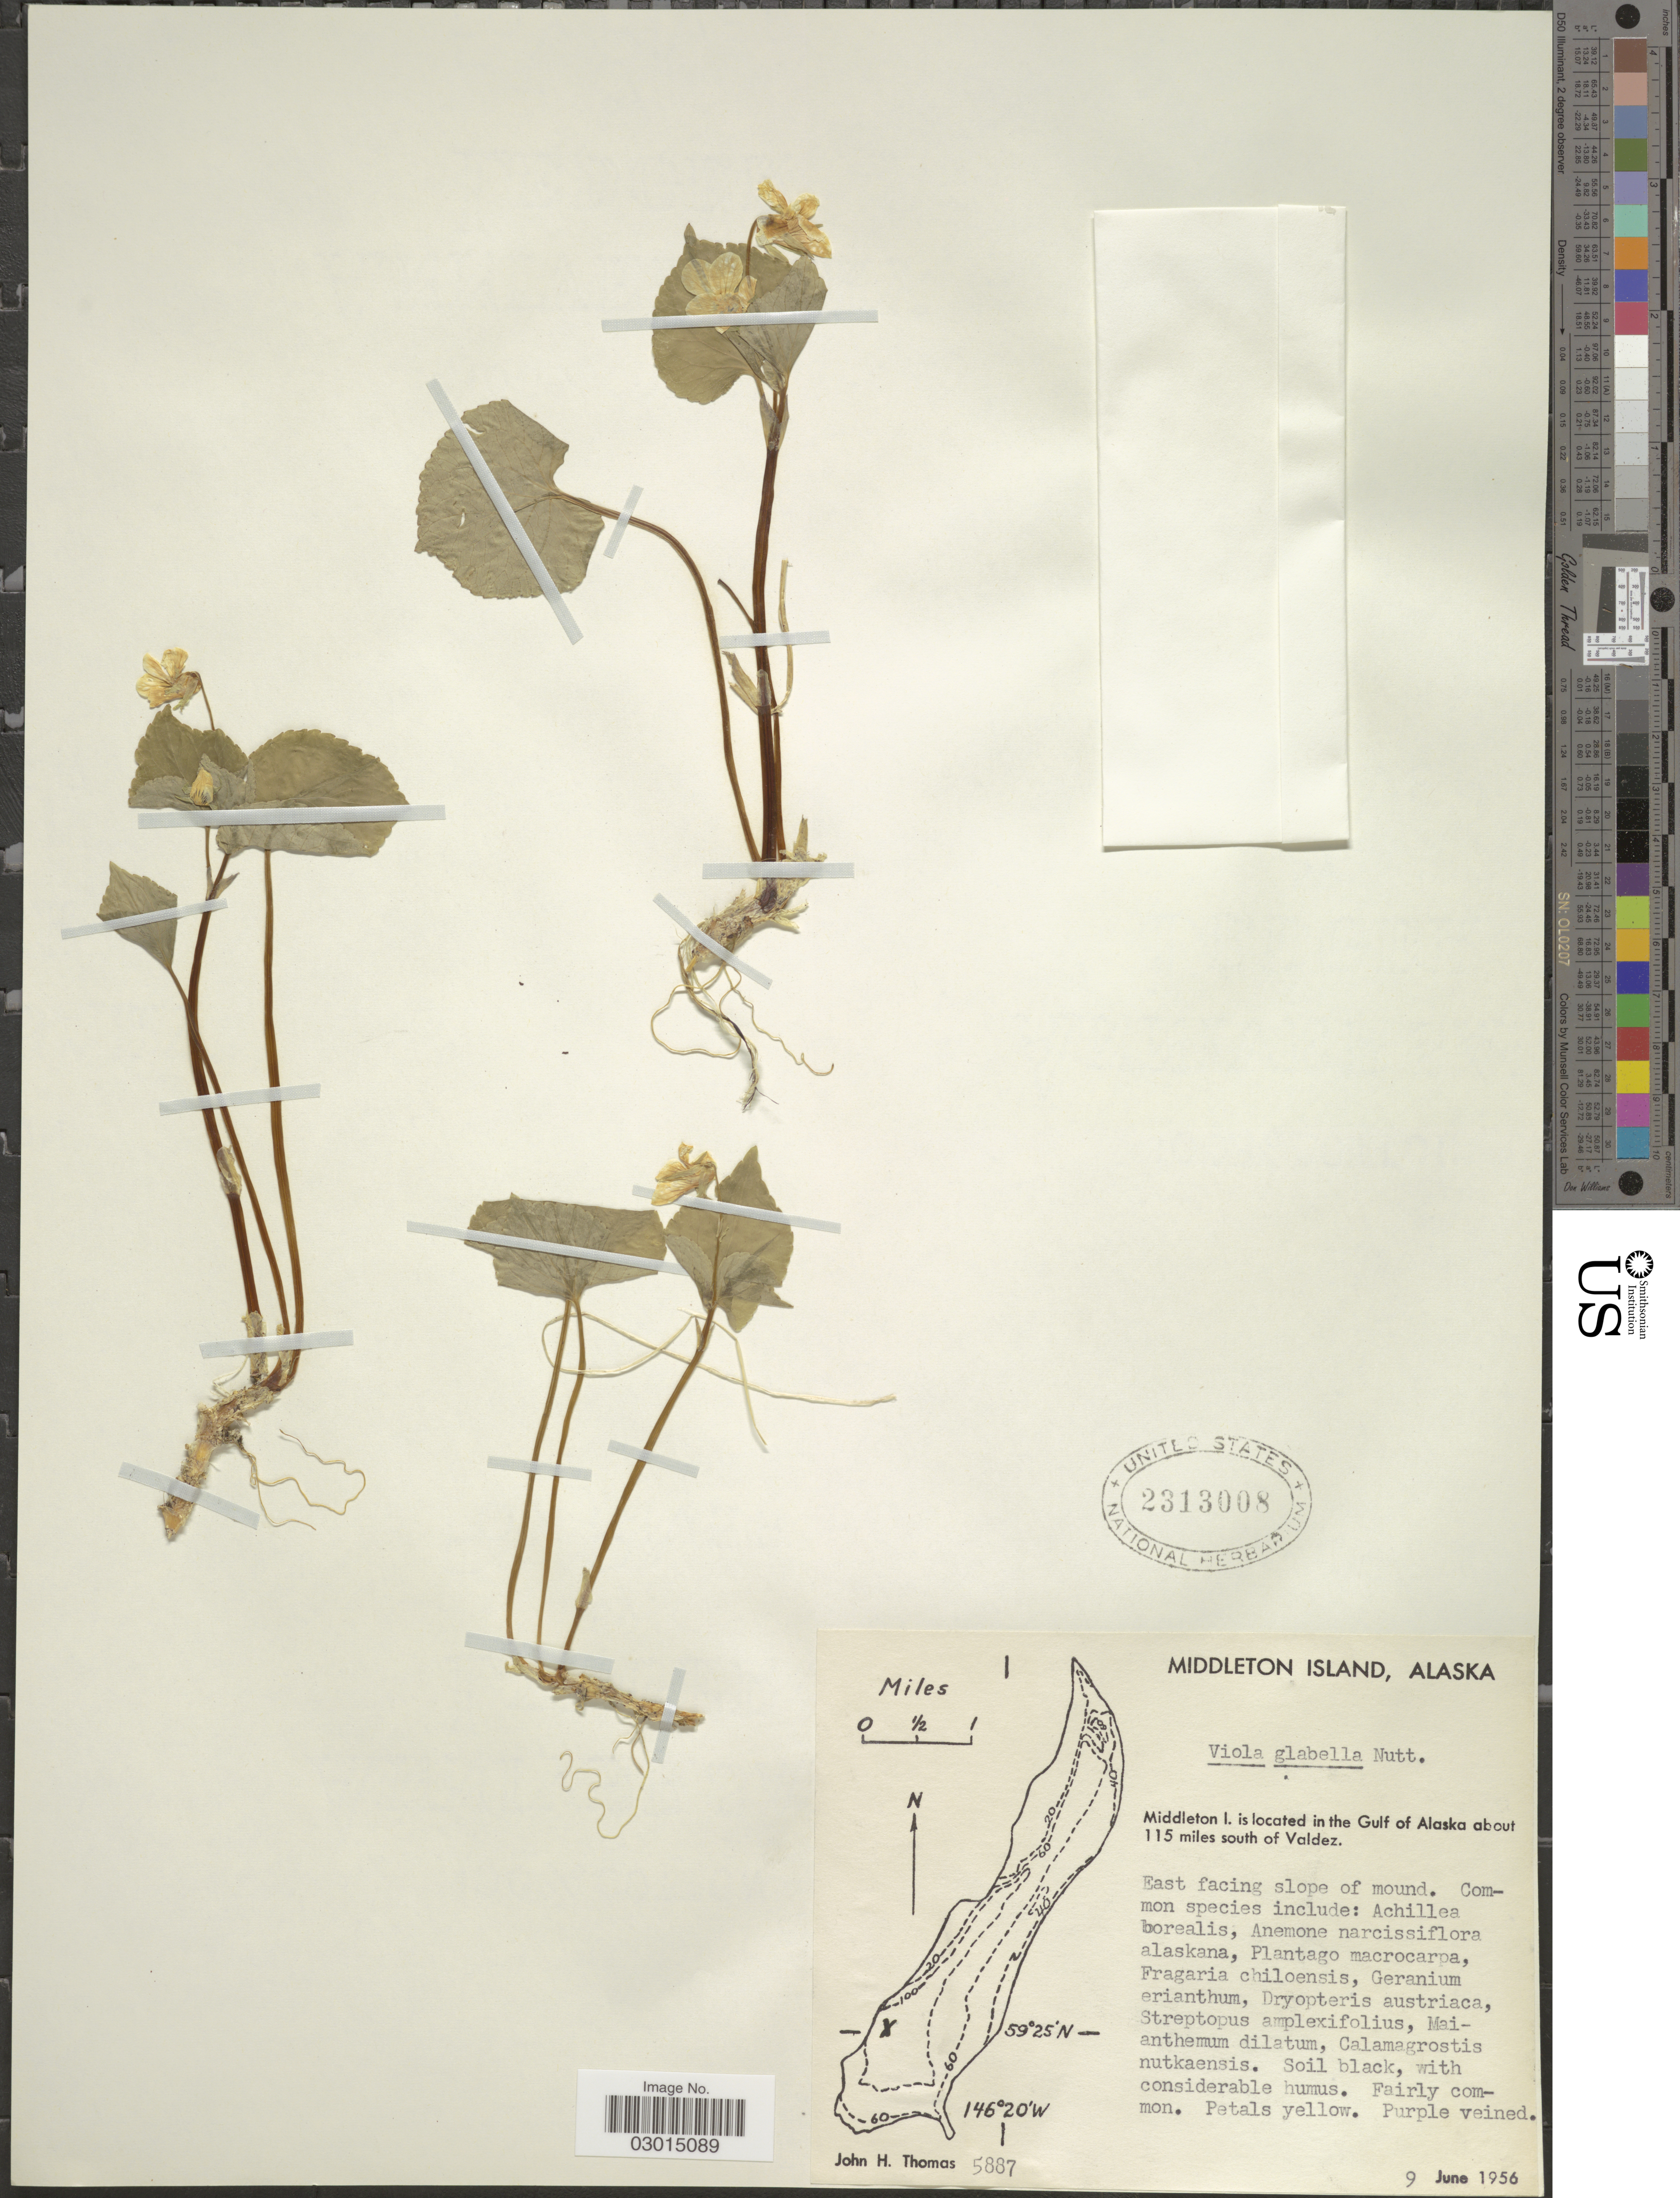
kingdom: Plantae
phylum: Tracheophyta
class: Magnoliopsida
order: Malpighiales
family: Violaceae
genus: Viola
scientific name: Viola glabella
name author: Nutt.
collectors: J. H. Thomas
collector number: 5887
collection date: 1956-06-09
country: United States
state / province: Alaska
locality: Middleton Island, Alaska. Middleton I. is located in the Gulf of Alaska about 115 miles south of Valdez.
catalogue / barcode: US 2313008